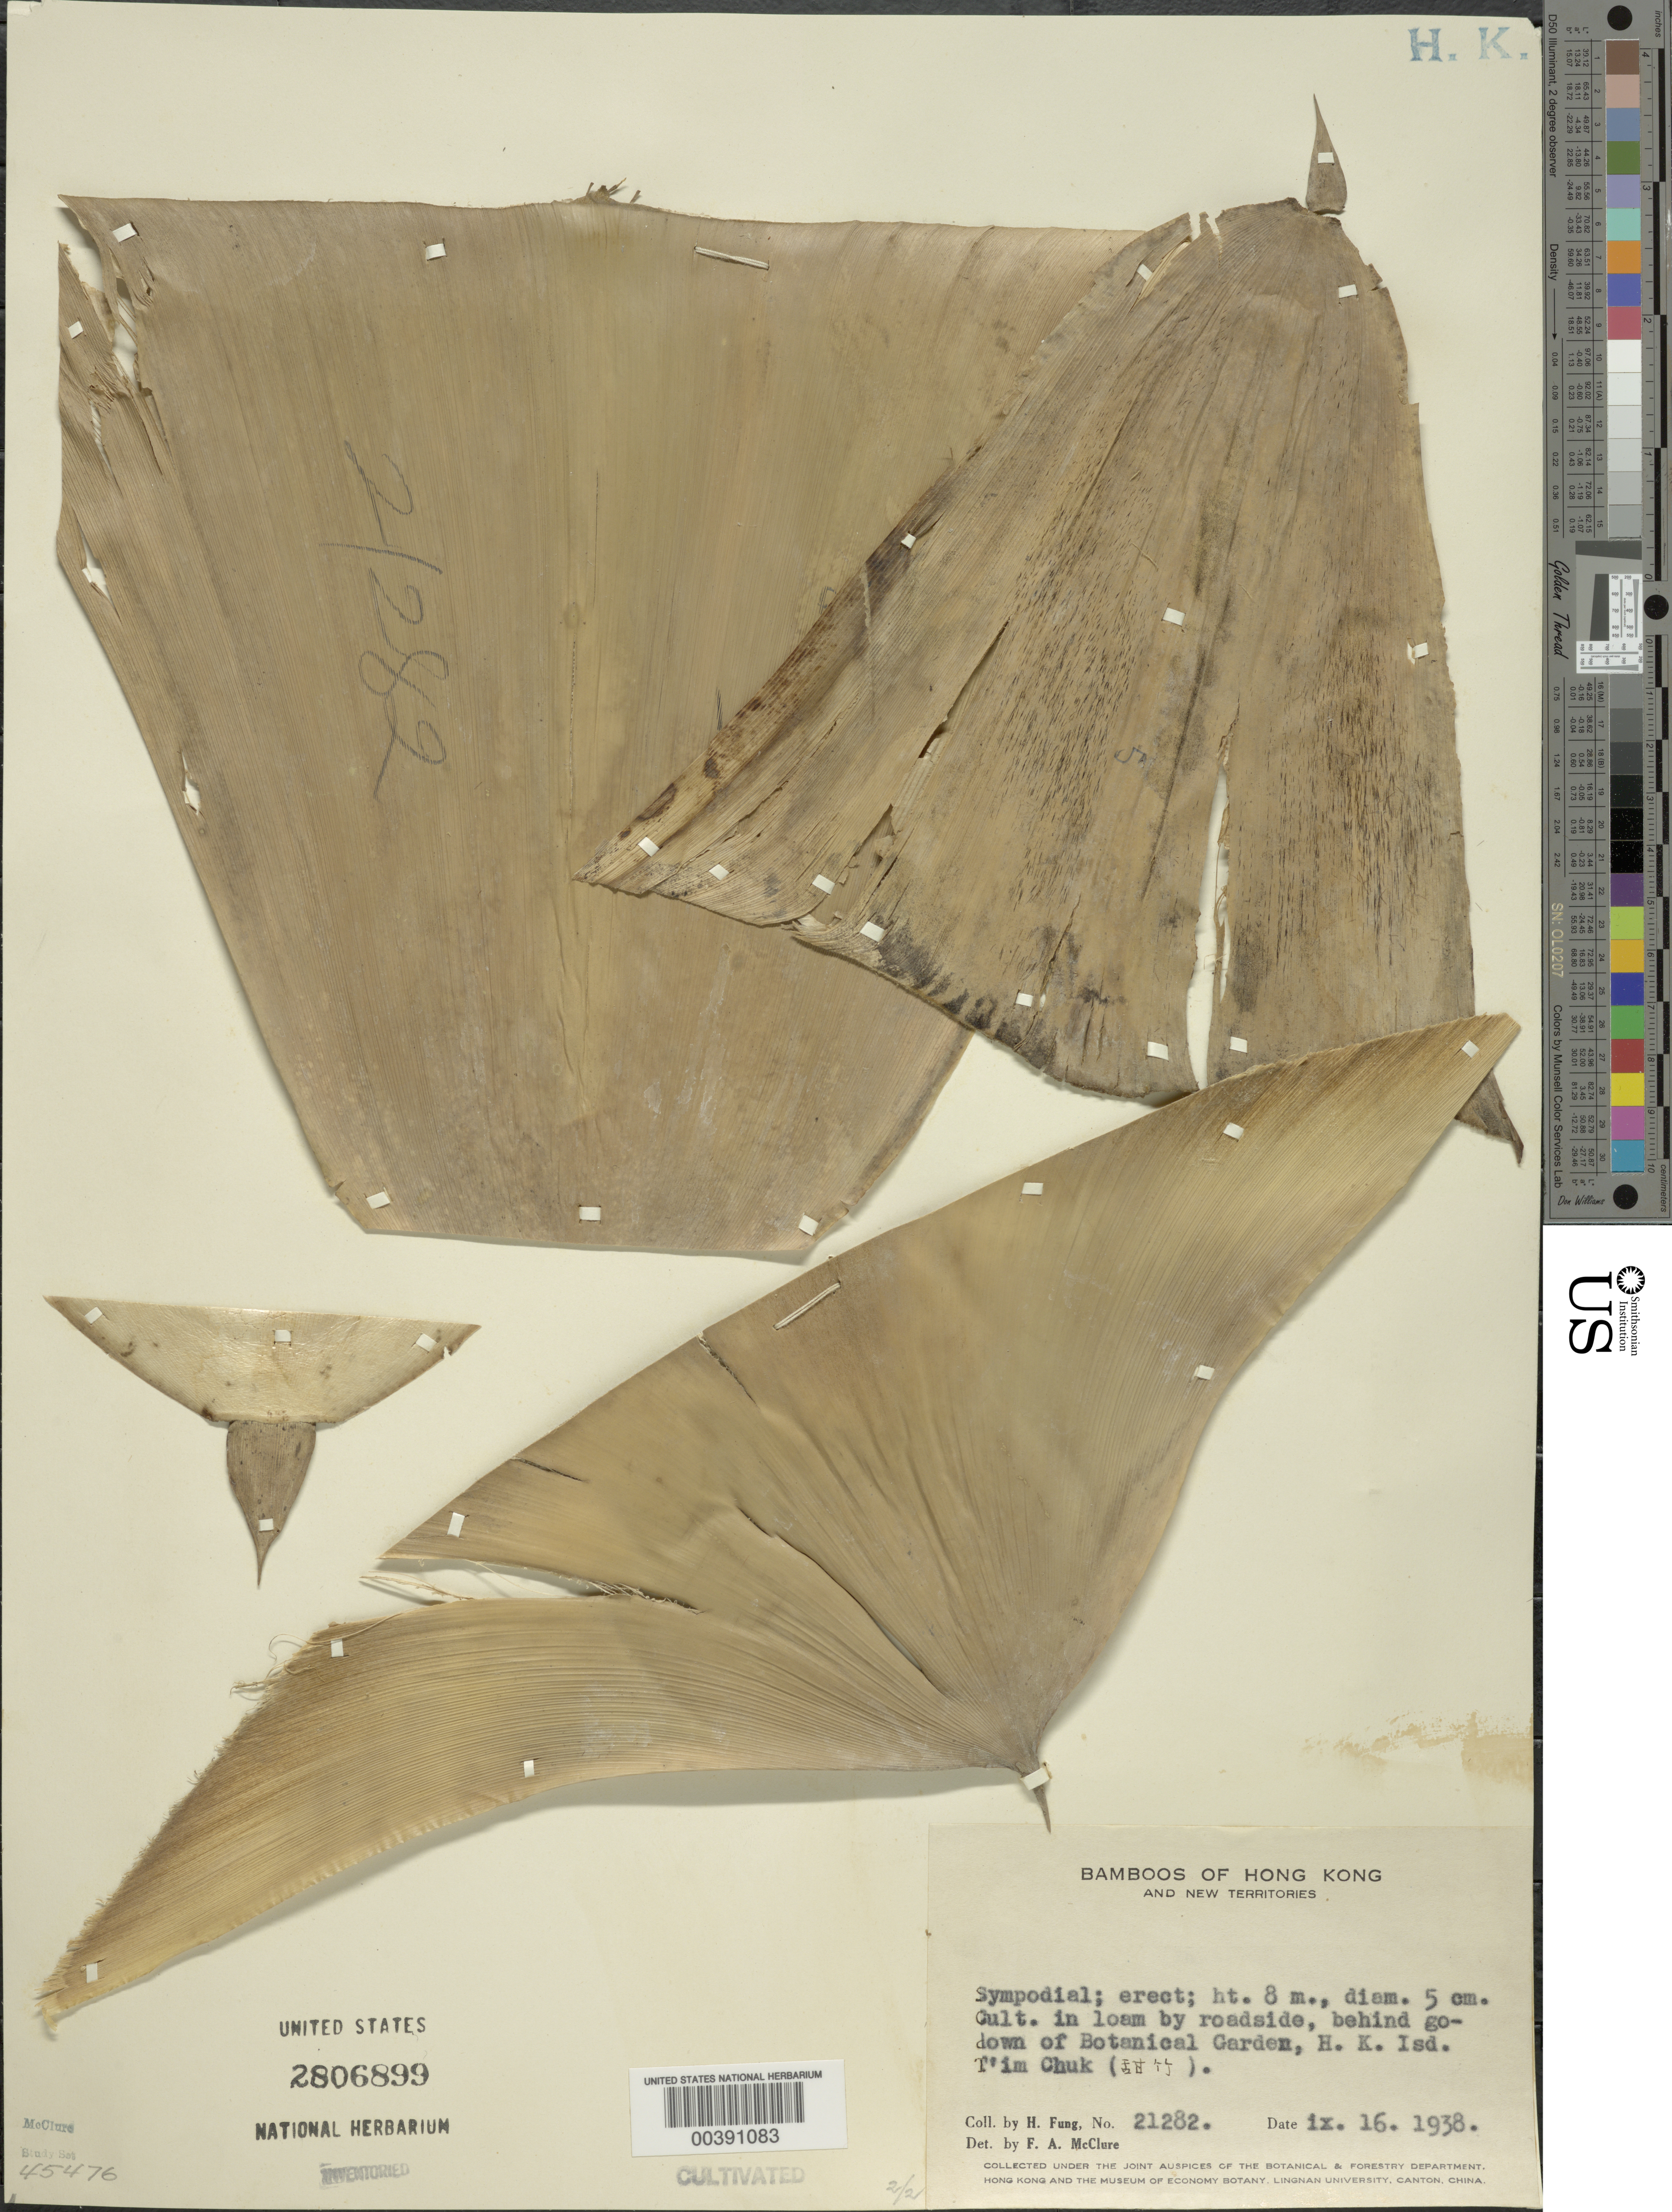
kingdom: Plantae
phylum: Tracheophyta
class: Liliopsida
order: Poales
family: Poaceae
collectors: H. L. Fung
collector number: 21282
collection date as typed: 16 Sep 1938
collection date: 1938-09-16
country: China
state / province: Hong Kong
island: Hong Kong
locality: Botanic garden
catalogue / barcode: US 2806899